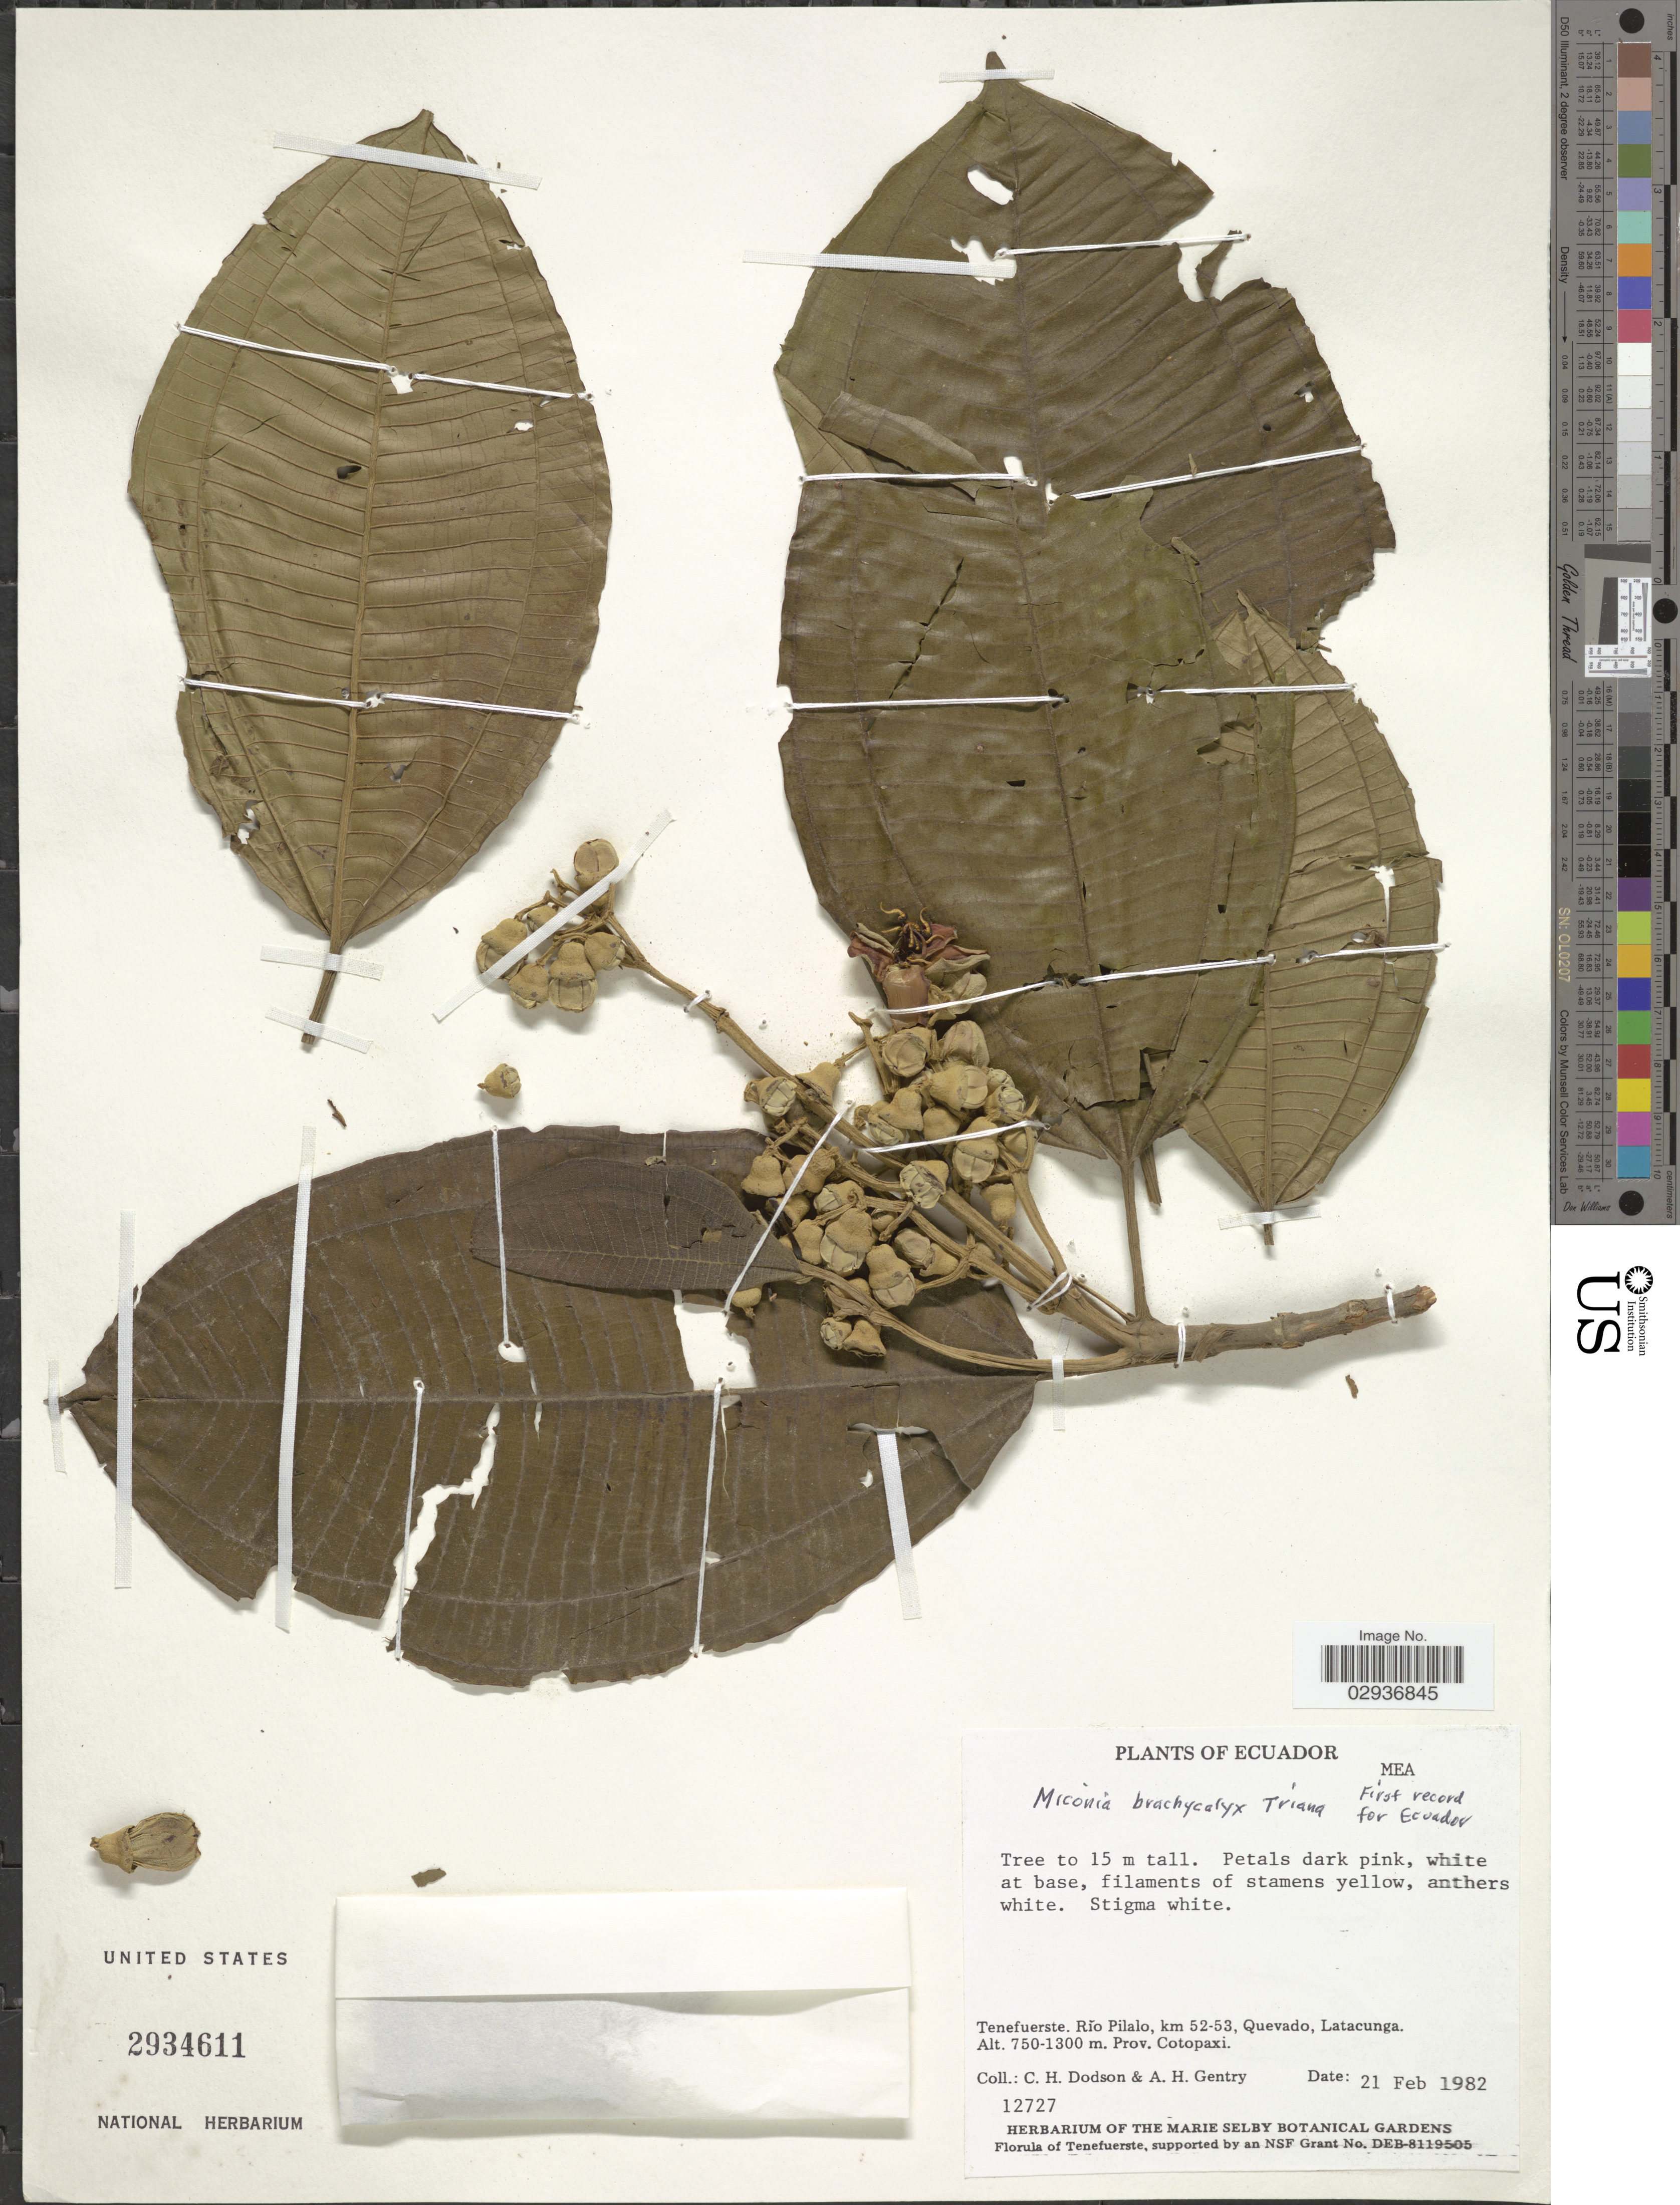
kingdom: Plantae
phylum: Tracheophyta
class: Magnoliopsida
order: Myrtales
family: Melastomataceae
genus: Miconia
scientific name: Miconia brachycalyx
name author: Triana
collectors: C. H. Dodson & A. H. Gentry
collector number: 12727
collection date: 1982-02-21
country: Ecuador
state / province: Cotopaxi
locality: Tenefuerste. Río Pilalo, km 52-53, Quevado, Latacunga.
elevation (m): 750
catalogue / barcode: US 2934611